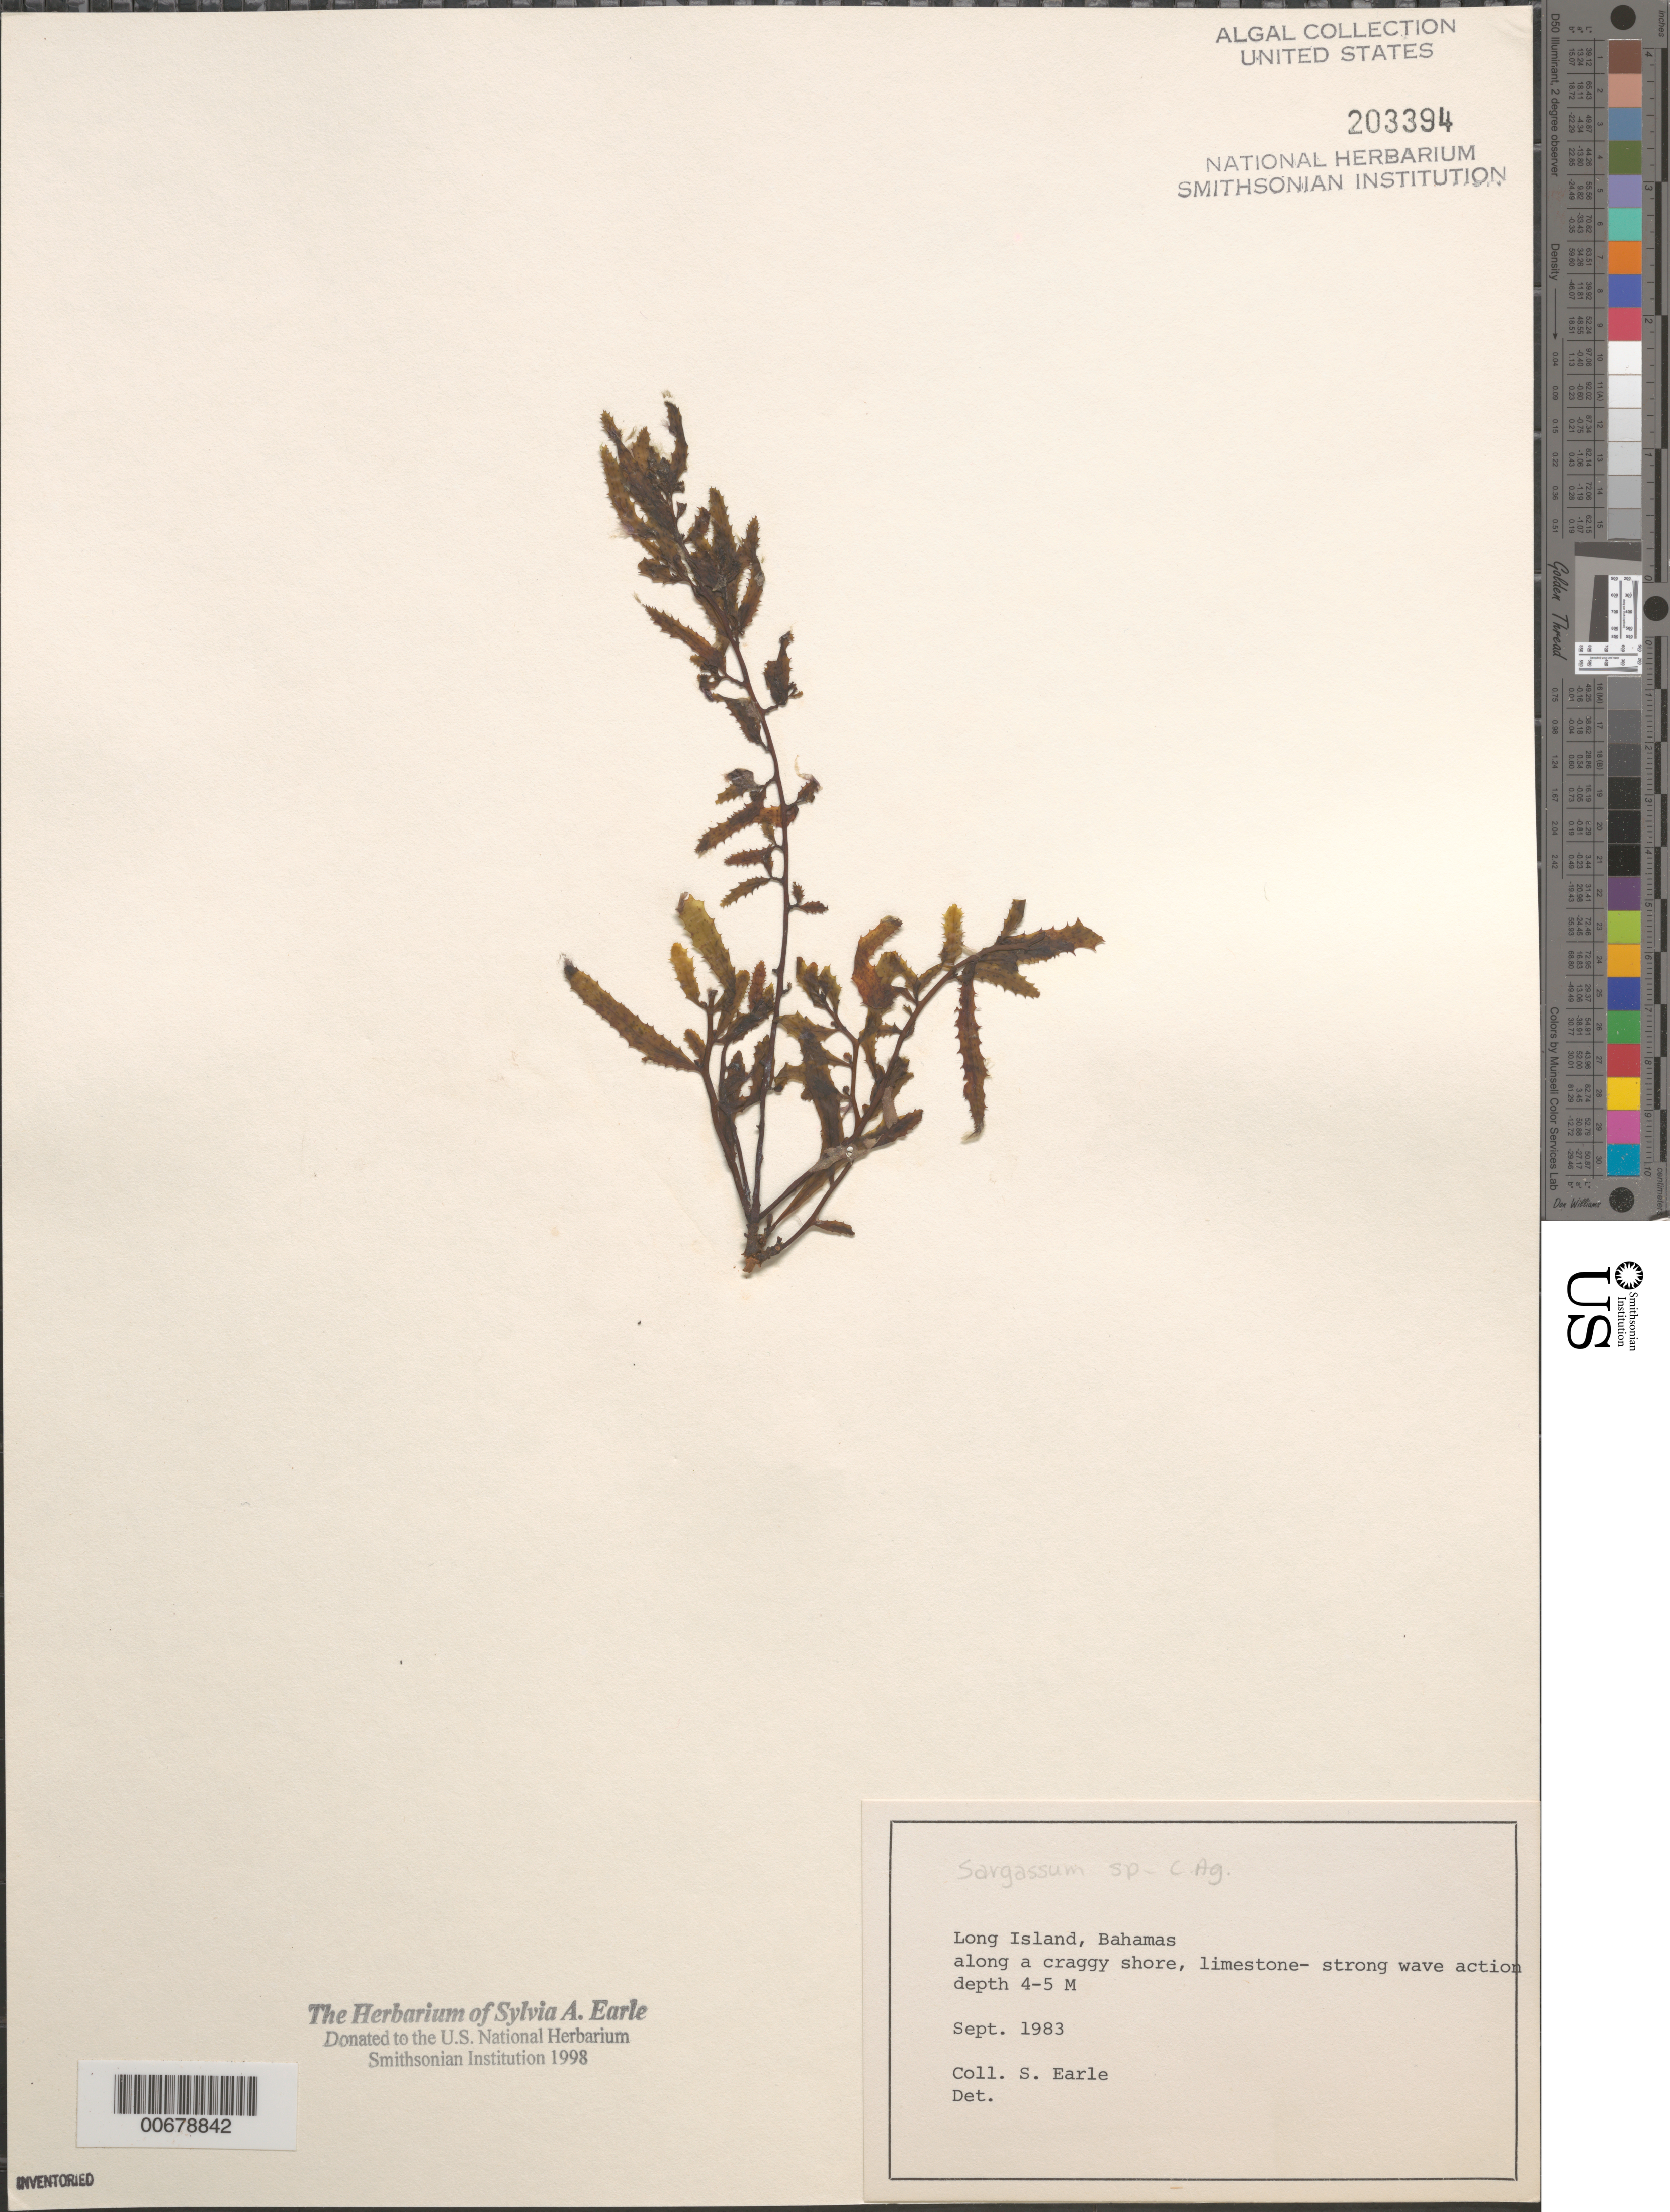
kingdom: Chromista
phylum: Ochrophyta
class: Phaeophyceae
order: Fucales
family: Sargassaceae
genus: Sargassum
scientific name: Sargassum sp.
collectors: S. A. Earle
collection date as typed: Sep 1983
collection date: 1983-09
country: Bahamas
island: Long Island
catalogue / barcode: US 203394